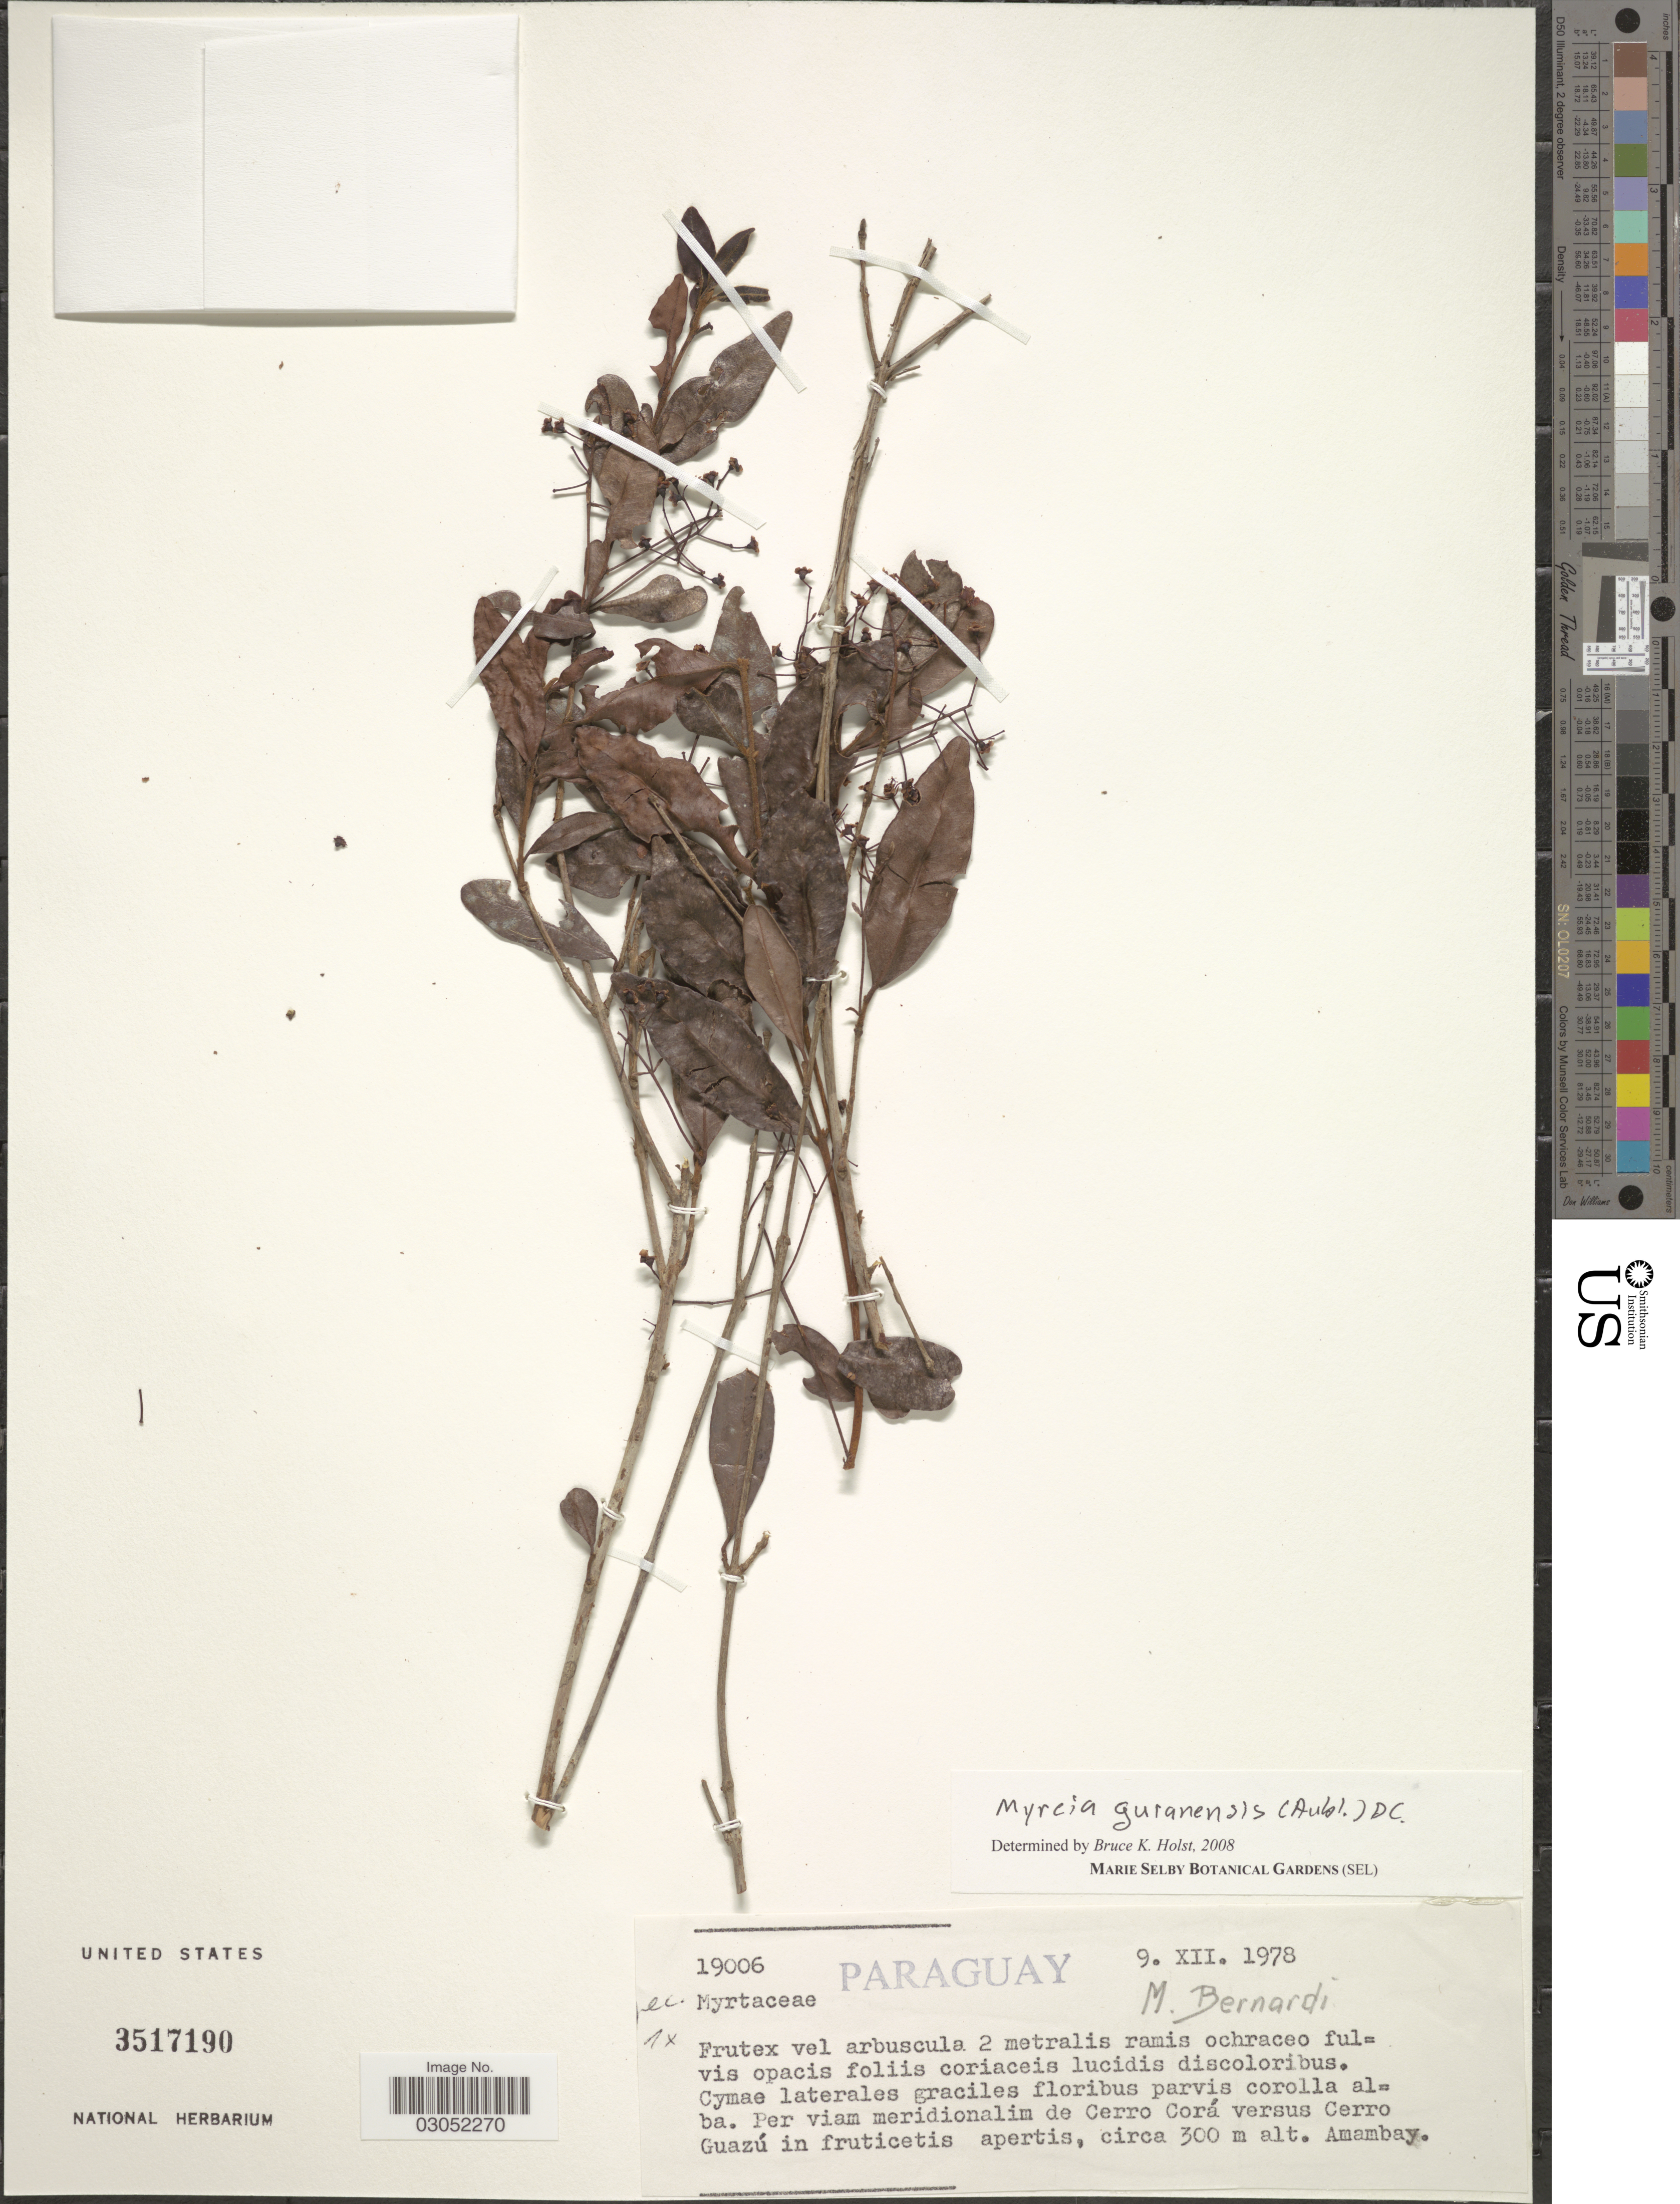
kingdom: Plantae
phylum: Tracheophyta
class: Magnoliopsida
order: Myrtales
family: Myrtaceae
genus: Myrcia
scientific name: Myrcia guianensis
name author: (Aubl.) DC.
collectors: M. Bernardi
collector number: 19006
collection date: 1978-12-09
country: Paraguay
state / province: Amambay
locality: Per viam meridionalim de Cerro Corá versus Cerro Guazú in fruticetis apertis.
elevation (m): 300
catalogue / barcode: US 3517190